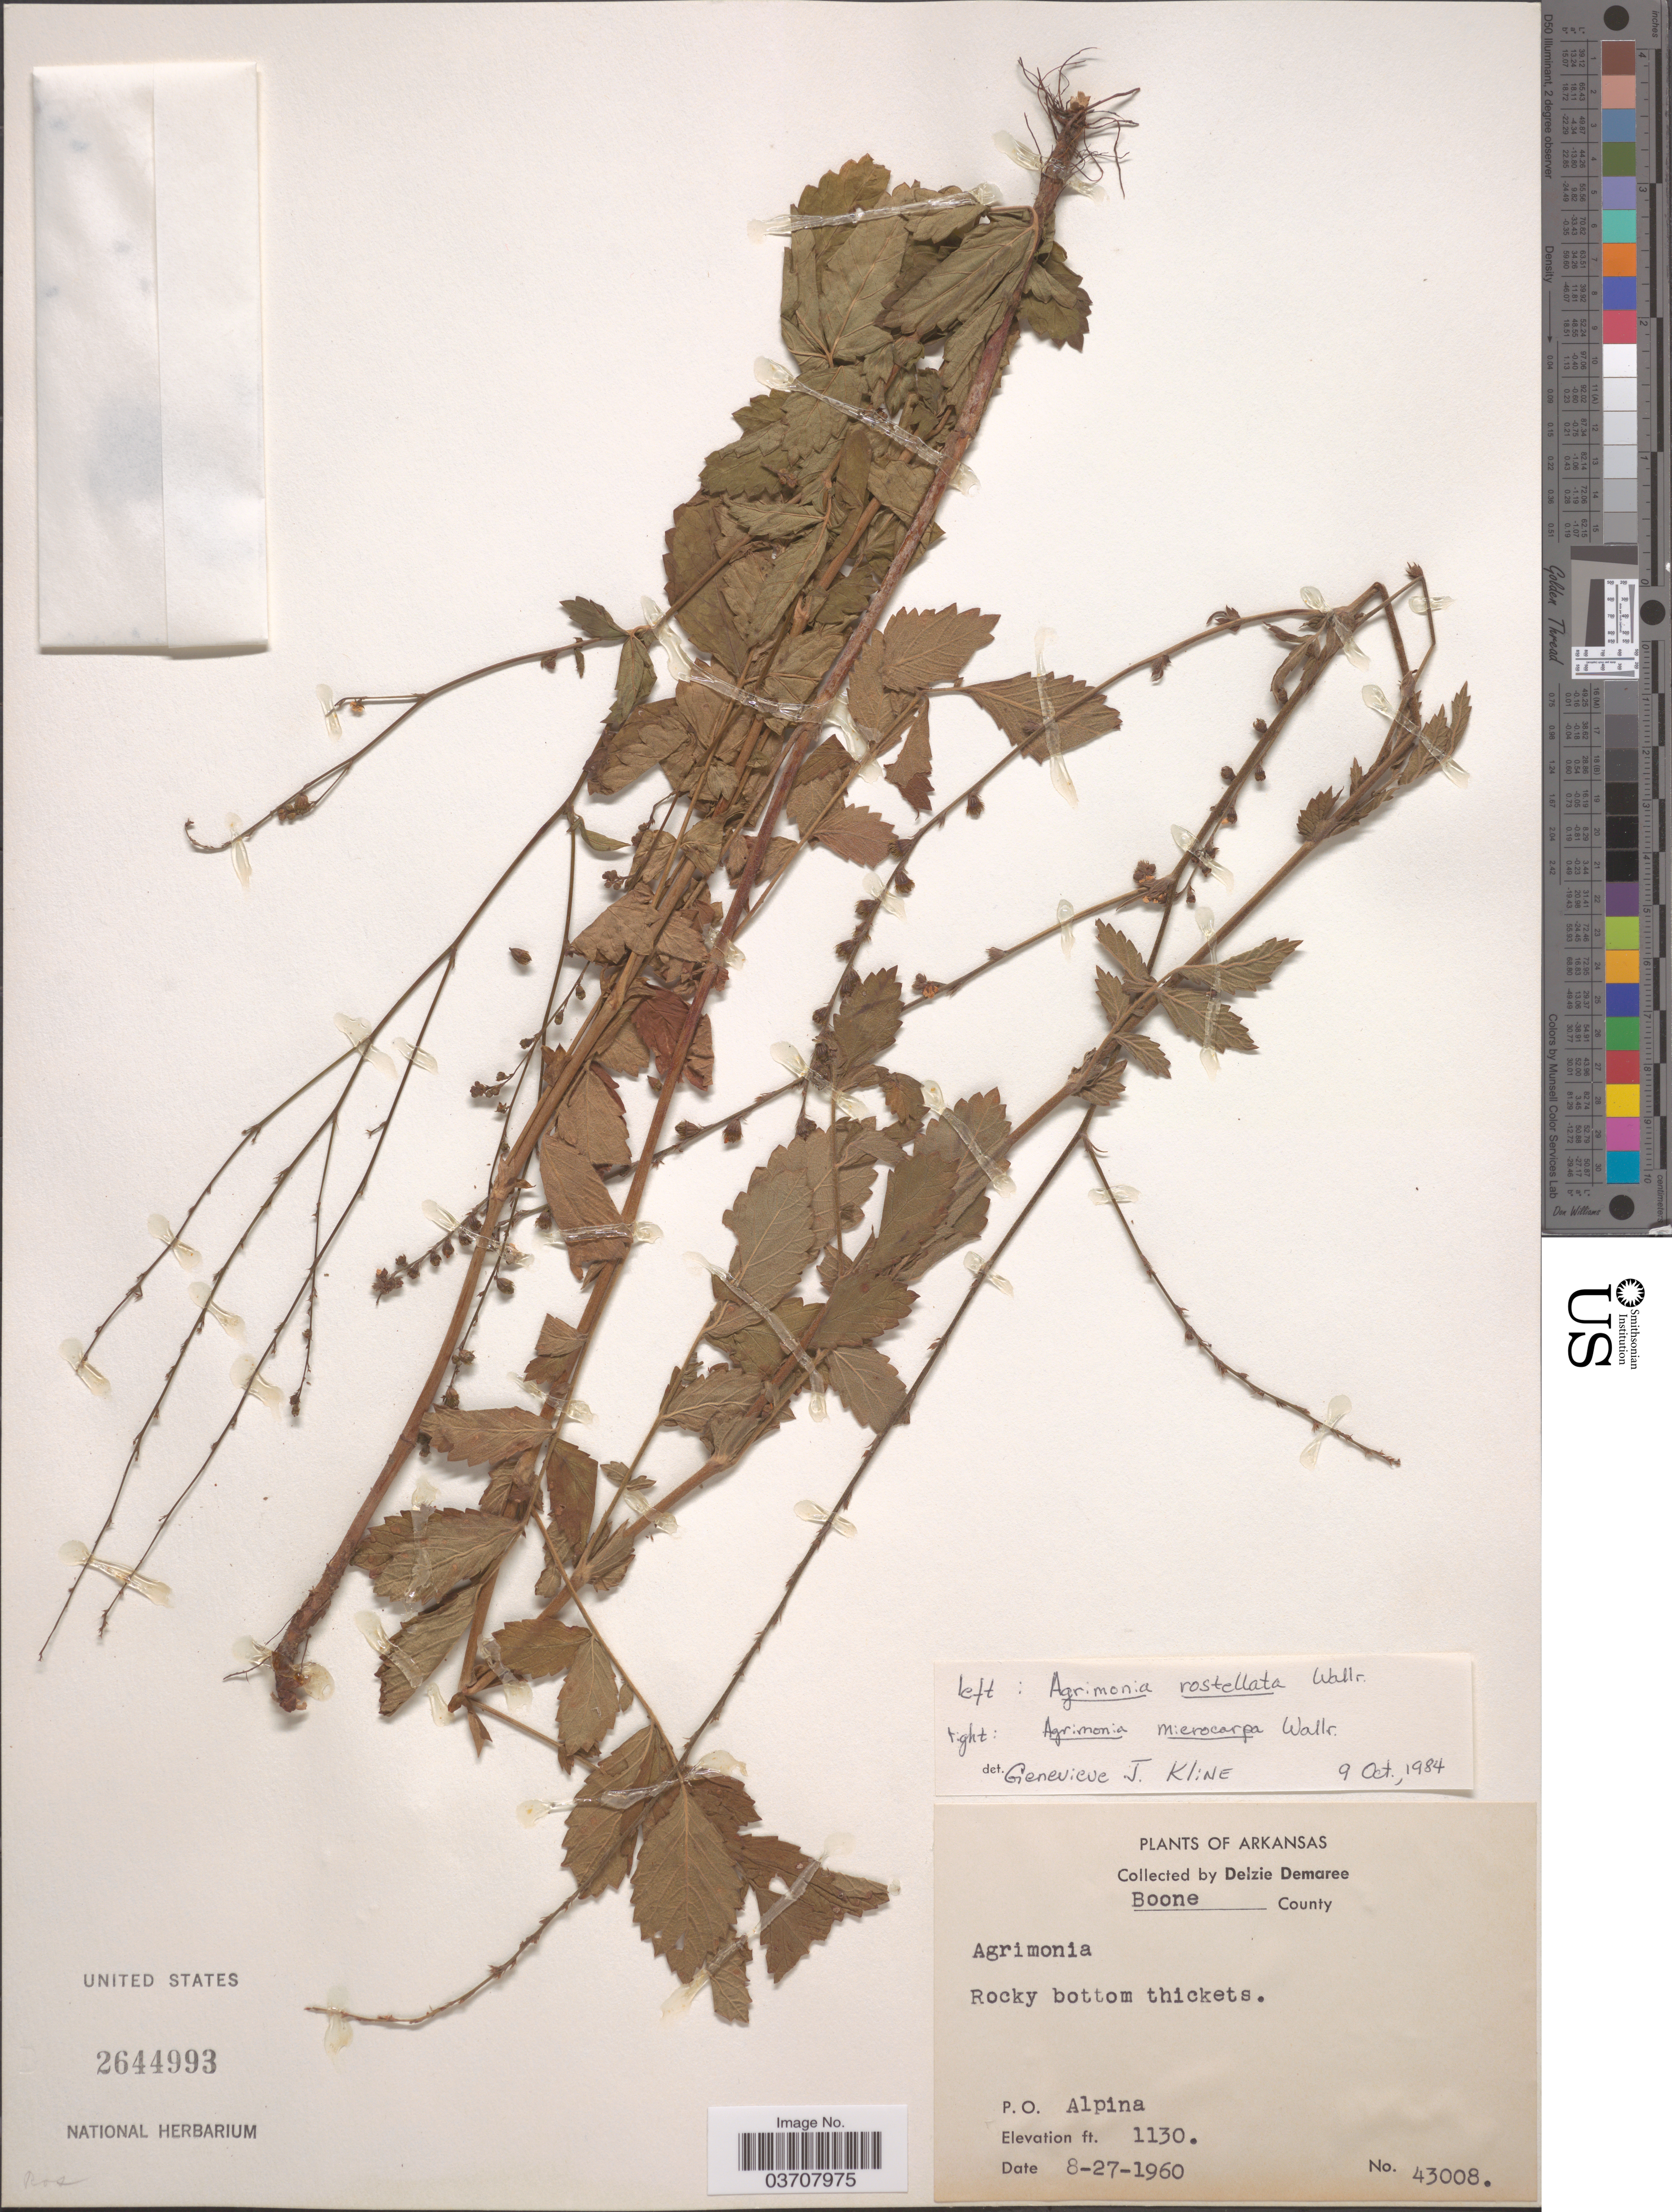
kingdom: Plantae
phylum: Tracheophyta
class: Magnoliopsida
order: Rosales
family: Rosaceae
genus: Agrimonia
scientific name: Agrimonia rostellata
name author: Wallr.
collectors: D. Demaree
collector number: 43008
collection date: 1960-08-27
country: United States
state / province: Arkansas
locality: Boone County. P.O. Alpina.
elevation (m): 344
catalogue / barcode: US 2644993